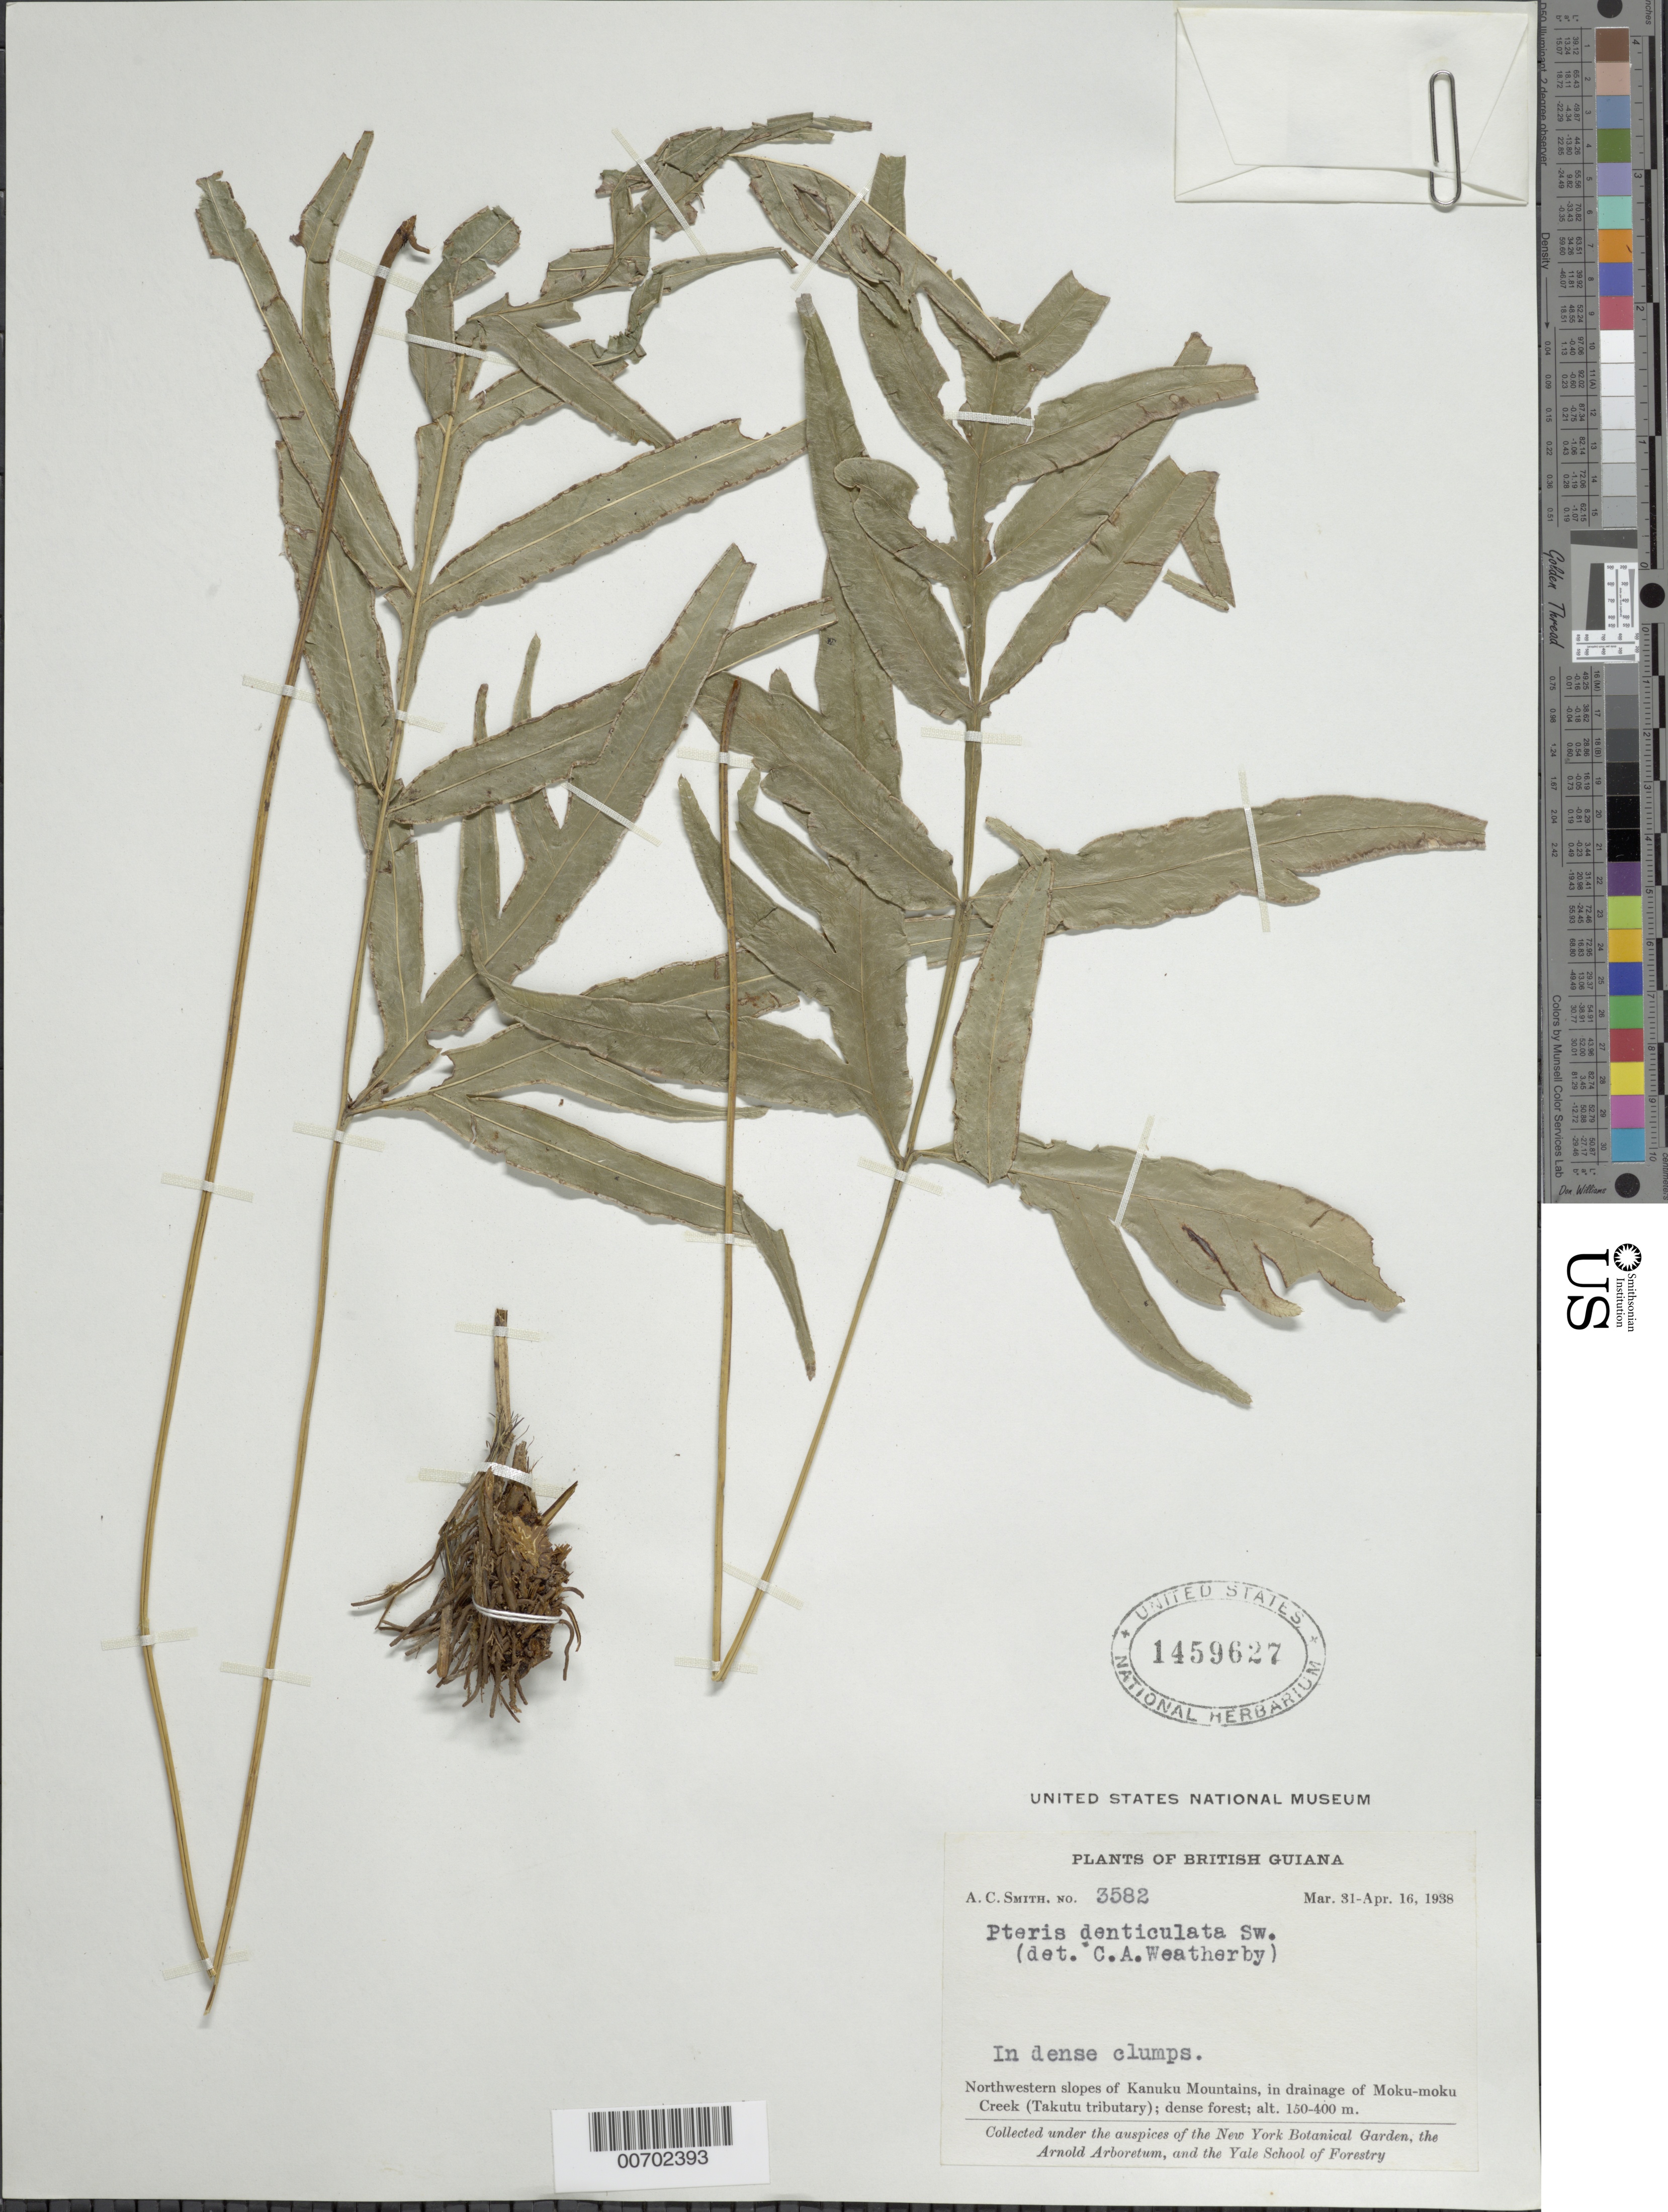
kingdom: Plantae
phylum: Tracheophyta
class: Polypodiopsida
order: Polypodiales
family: Pteridaceae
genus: Pteris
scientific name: Pteris denticulata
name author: Sw.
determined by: Weatherby, C. A.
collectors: A. C. Smith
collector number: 3582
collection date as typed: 31-Mar-38 to 16-Apr-38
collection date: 1938-03-31/1938-04-16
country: Guyana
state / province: U. Takutu-U. Essequibo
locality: Kanuku Mts., NW slopes, in drainage of Moku-moku Creek (Takutu tributary)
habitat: Dense forest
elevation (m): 150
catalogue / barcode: US 1459627